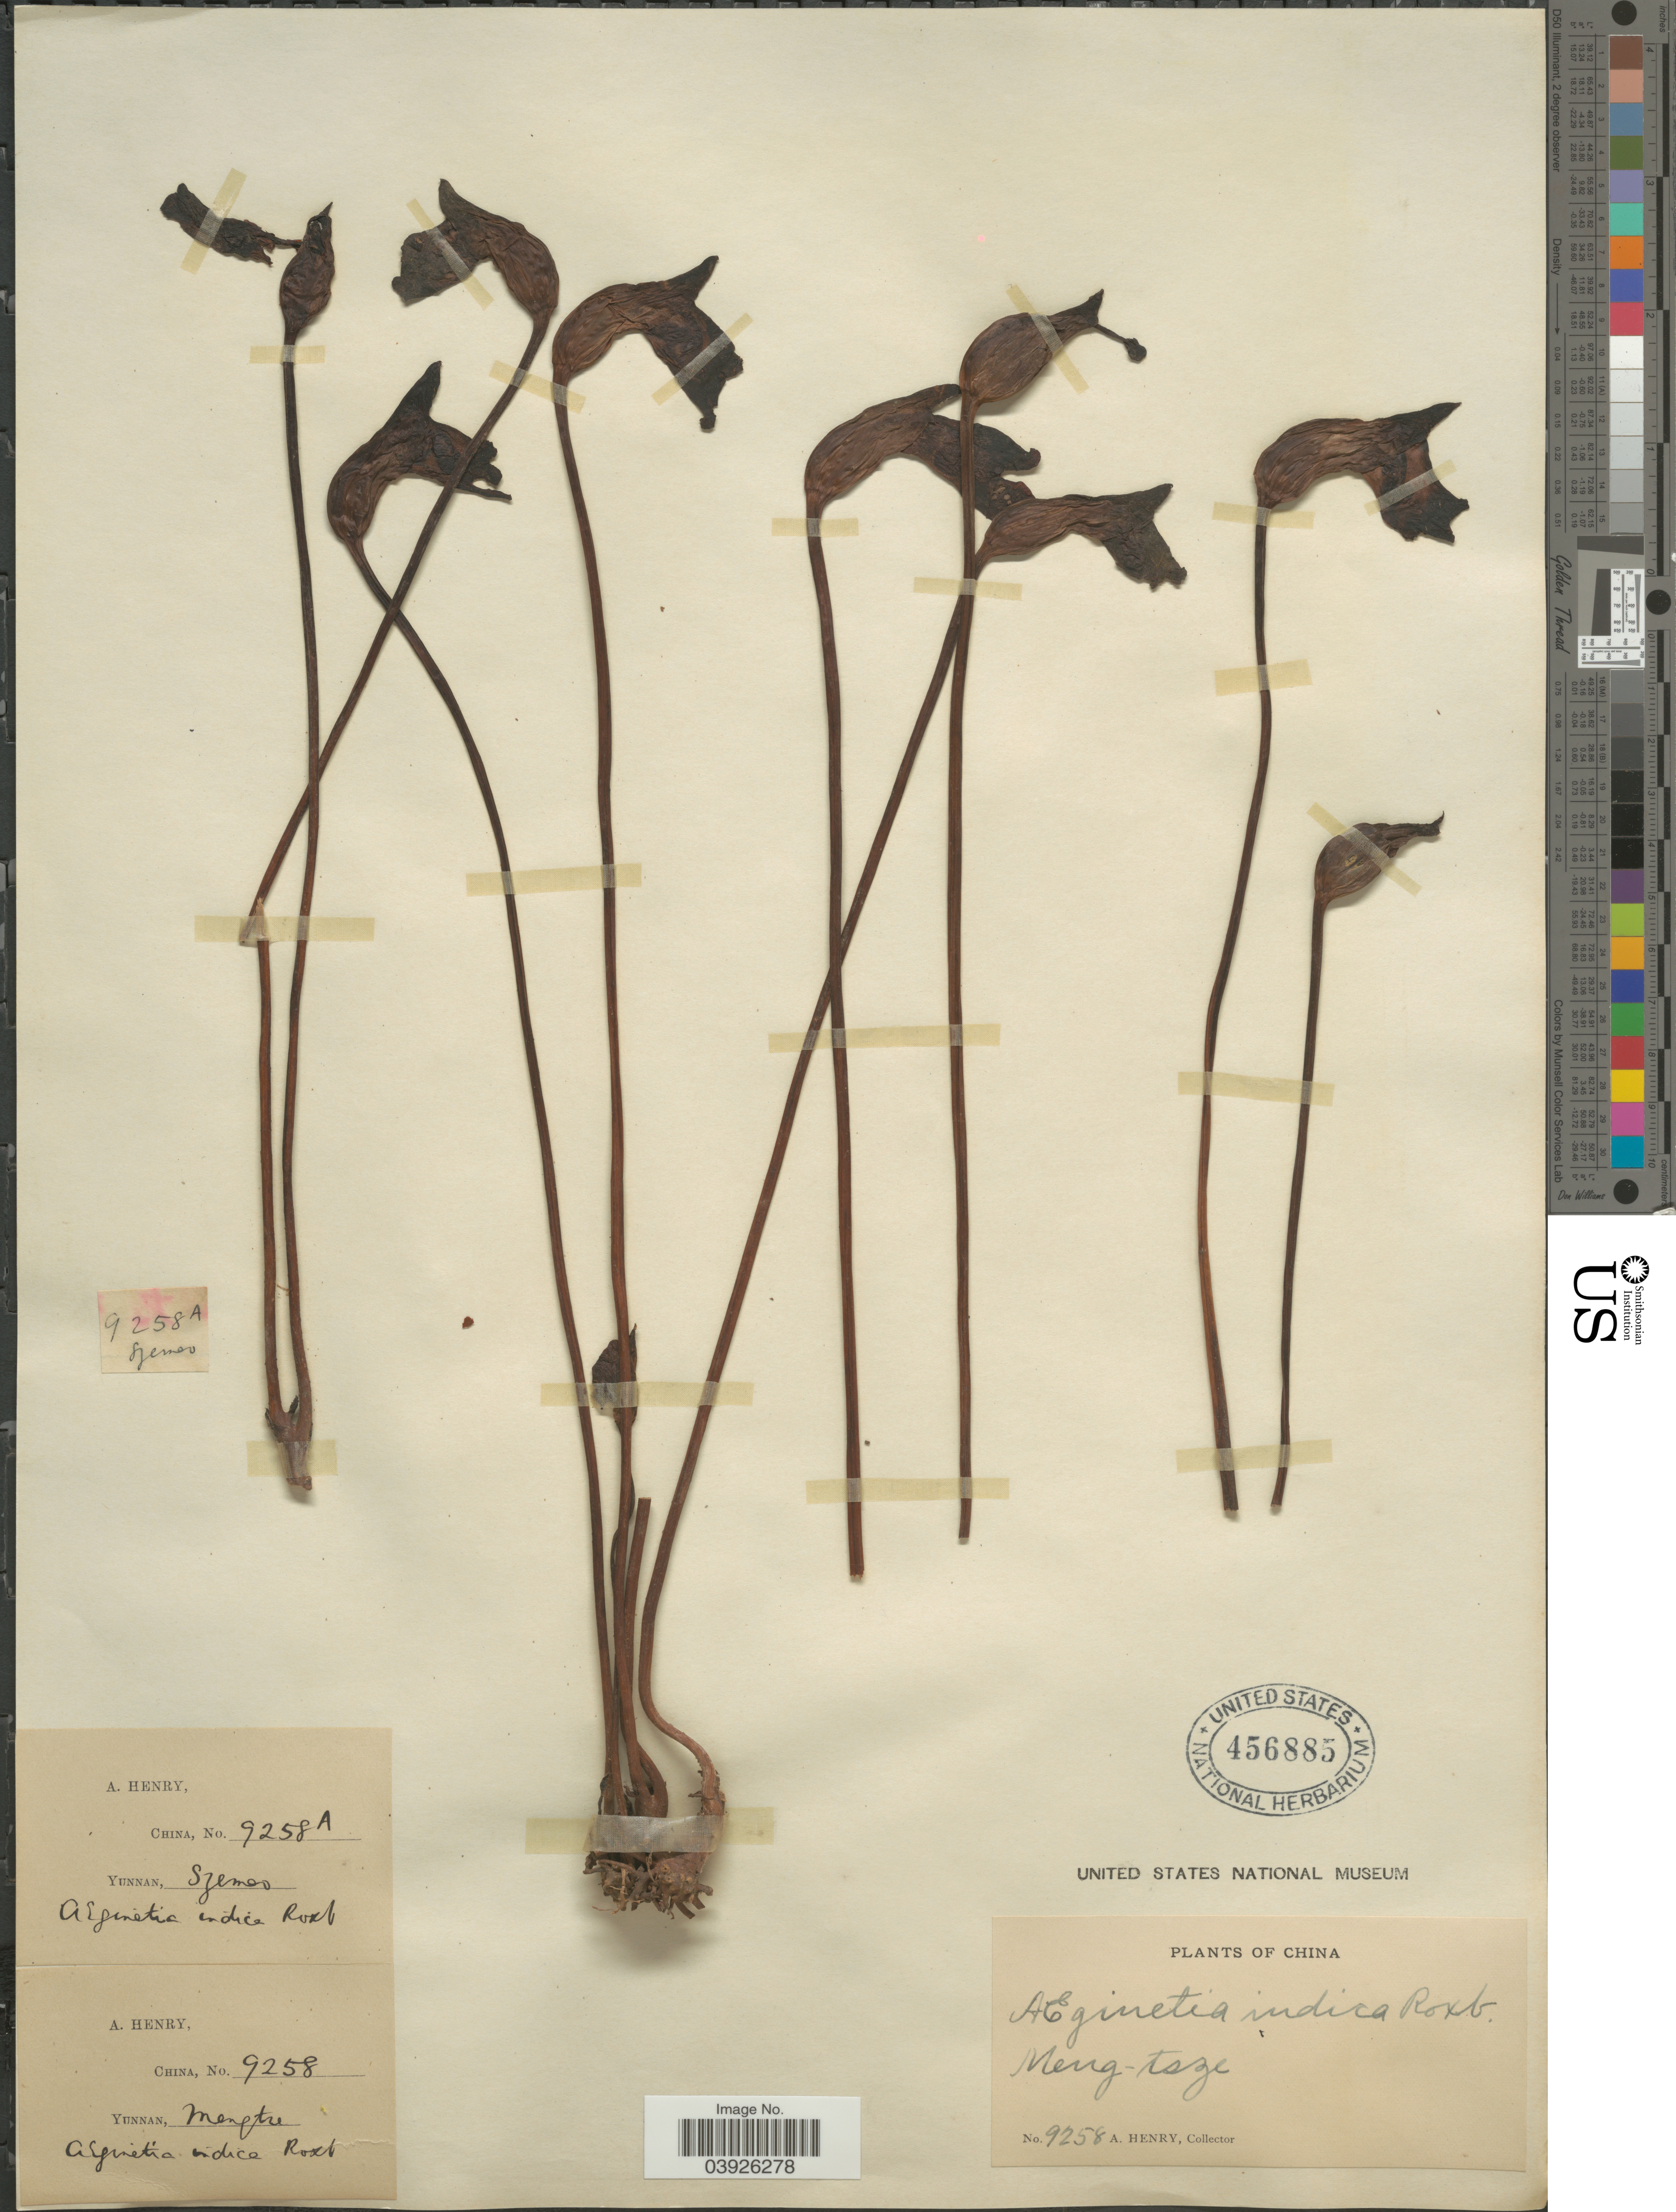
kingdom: Plantae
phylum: Tracheophyta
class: Magnoliopsida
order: Lamiales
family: Orobanchaceae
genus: Aeginetia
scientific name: Aeginetia indica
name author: L.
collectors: A. Henry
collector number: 9258 A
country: China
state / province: Yunnan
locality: Szemao. Meng-tsze.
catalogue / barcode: US 456885